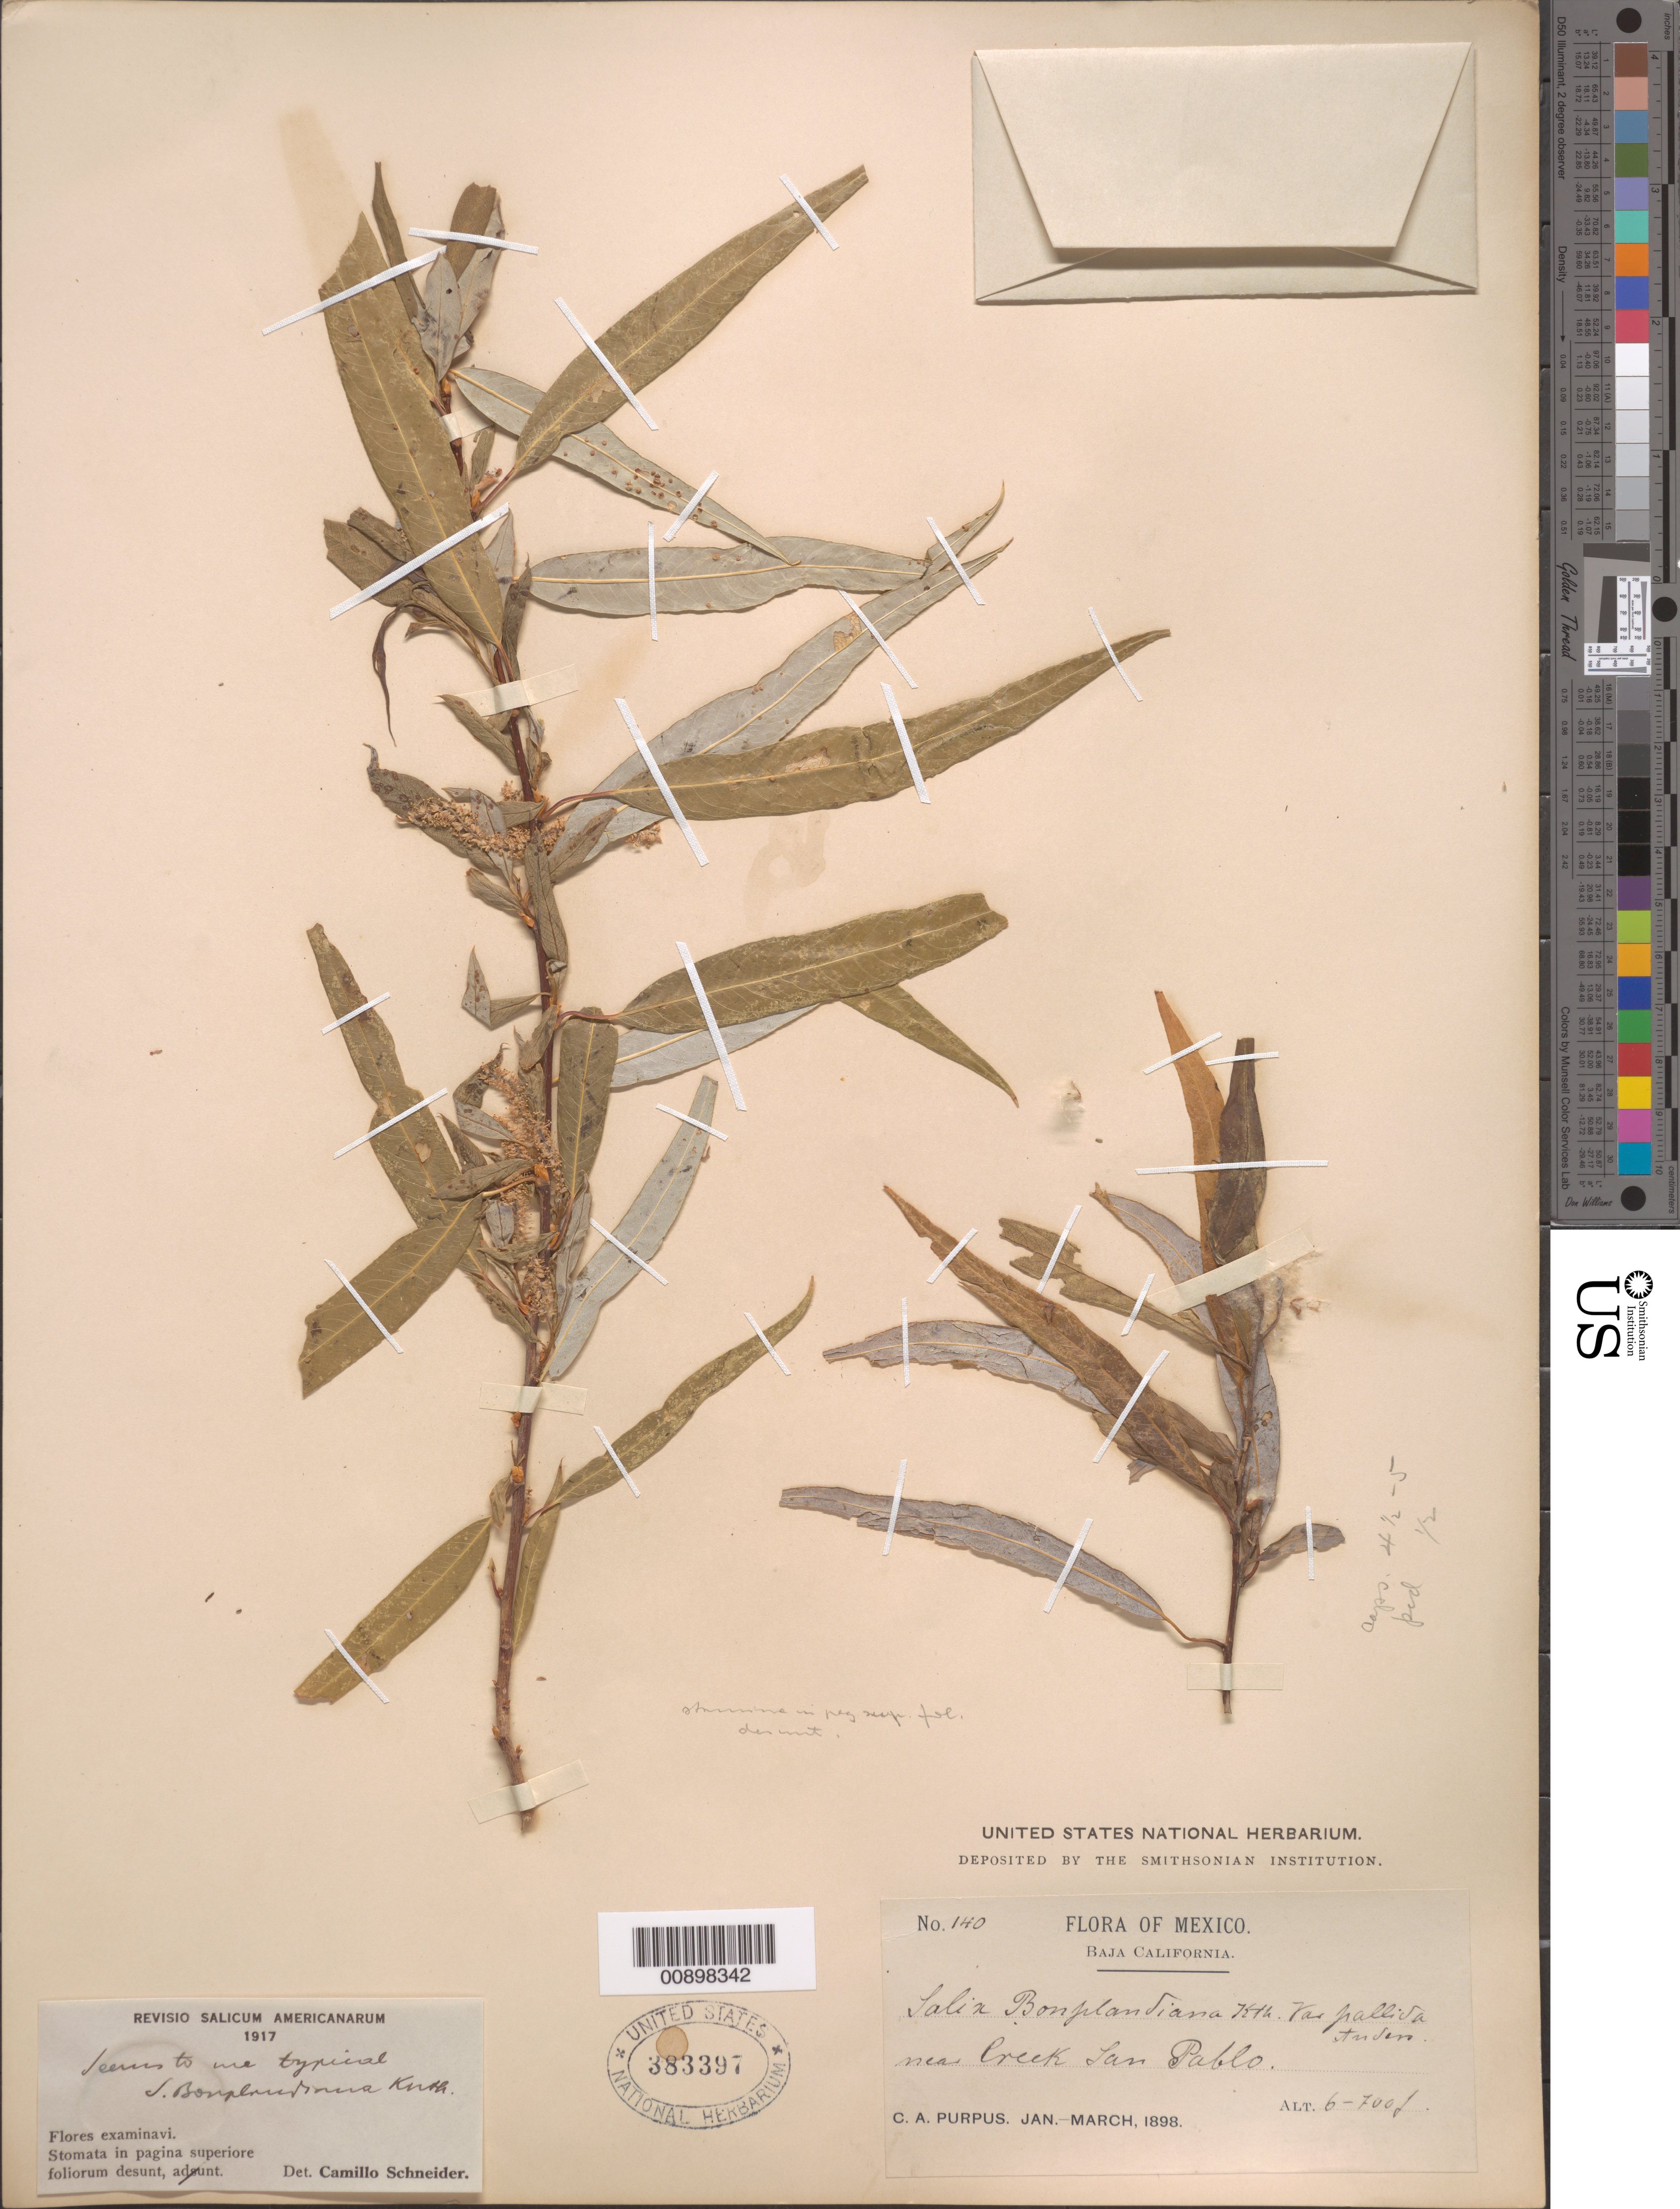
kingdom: Plantae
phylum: Tracheophyta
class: Magnoliopsida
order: Malpighiales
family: Salicaceae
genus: Salix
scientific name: Salix bonplandiana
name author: Kunth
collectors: C. A. Purpus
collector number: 140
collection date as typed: Jan 1898 to -- Mar 1898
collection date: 1898-01/1898-03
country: Mexico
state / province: Baja California Norte / Baja California Sur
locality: Near Creek San Pablo, Baja California.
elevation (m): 183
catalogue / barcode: US 383397